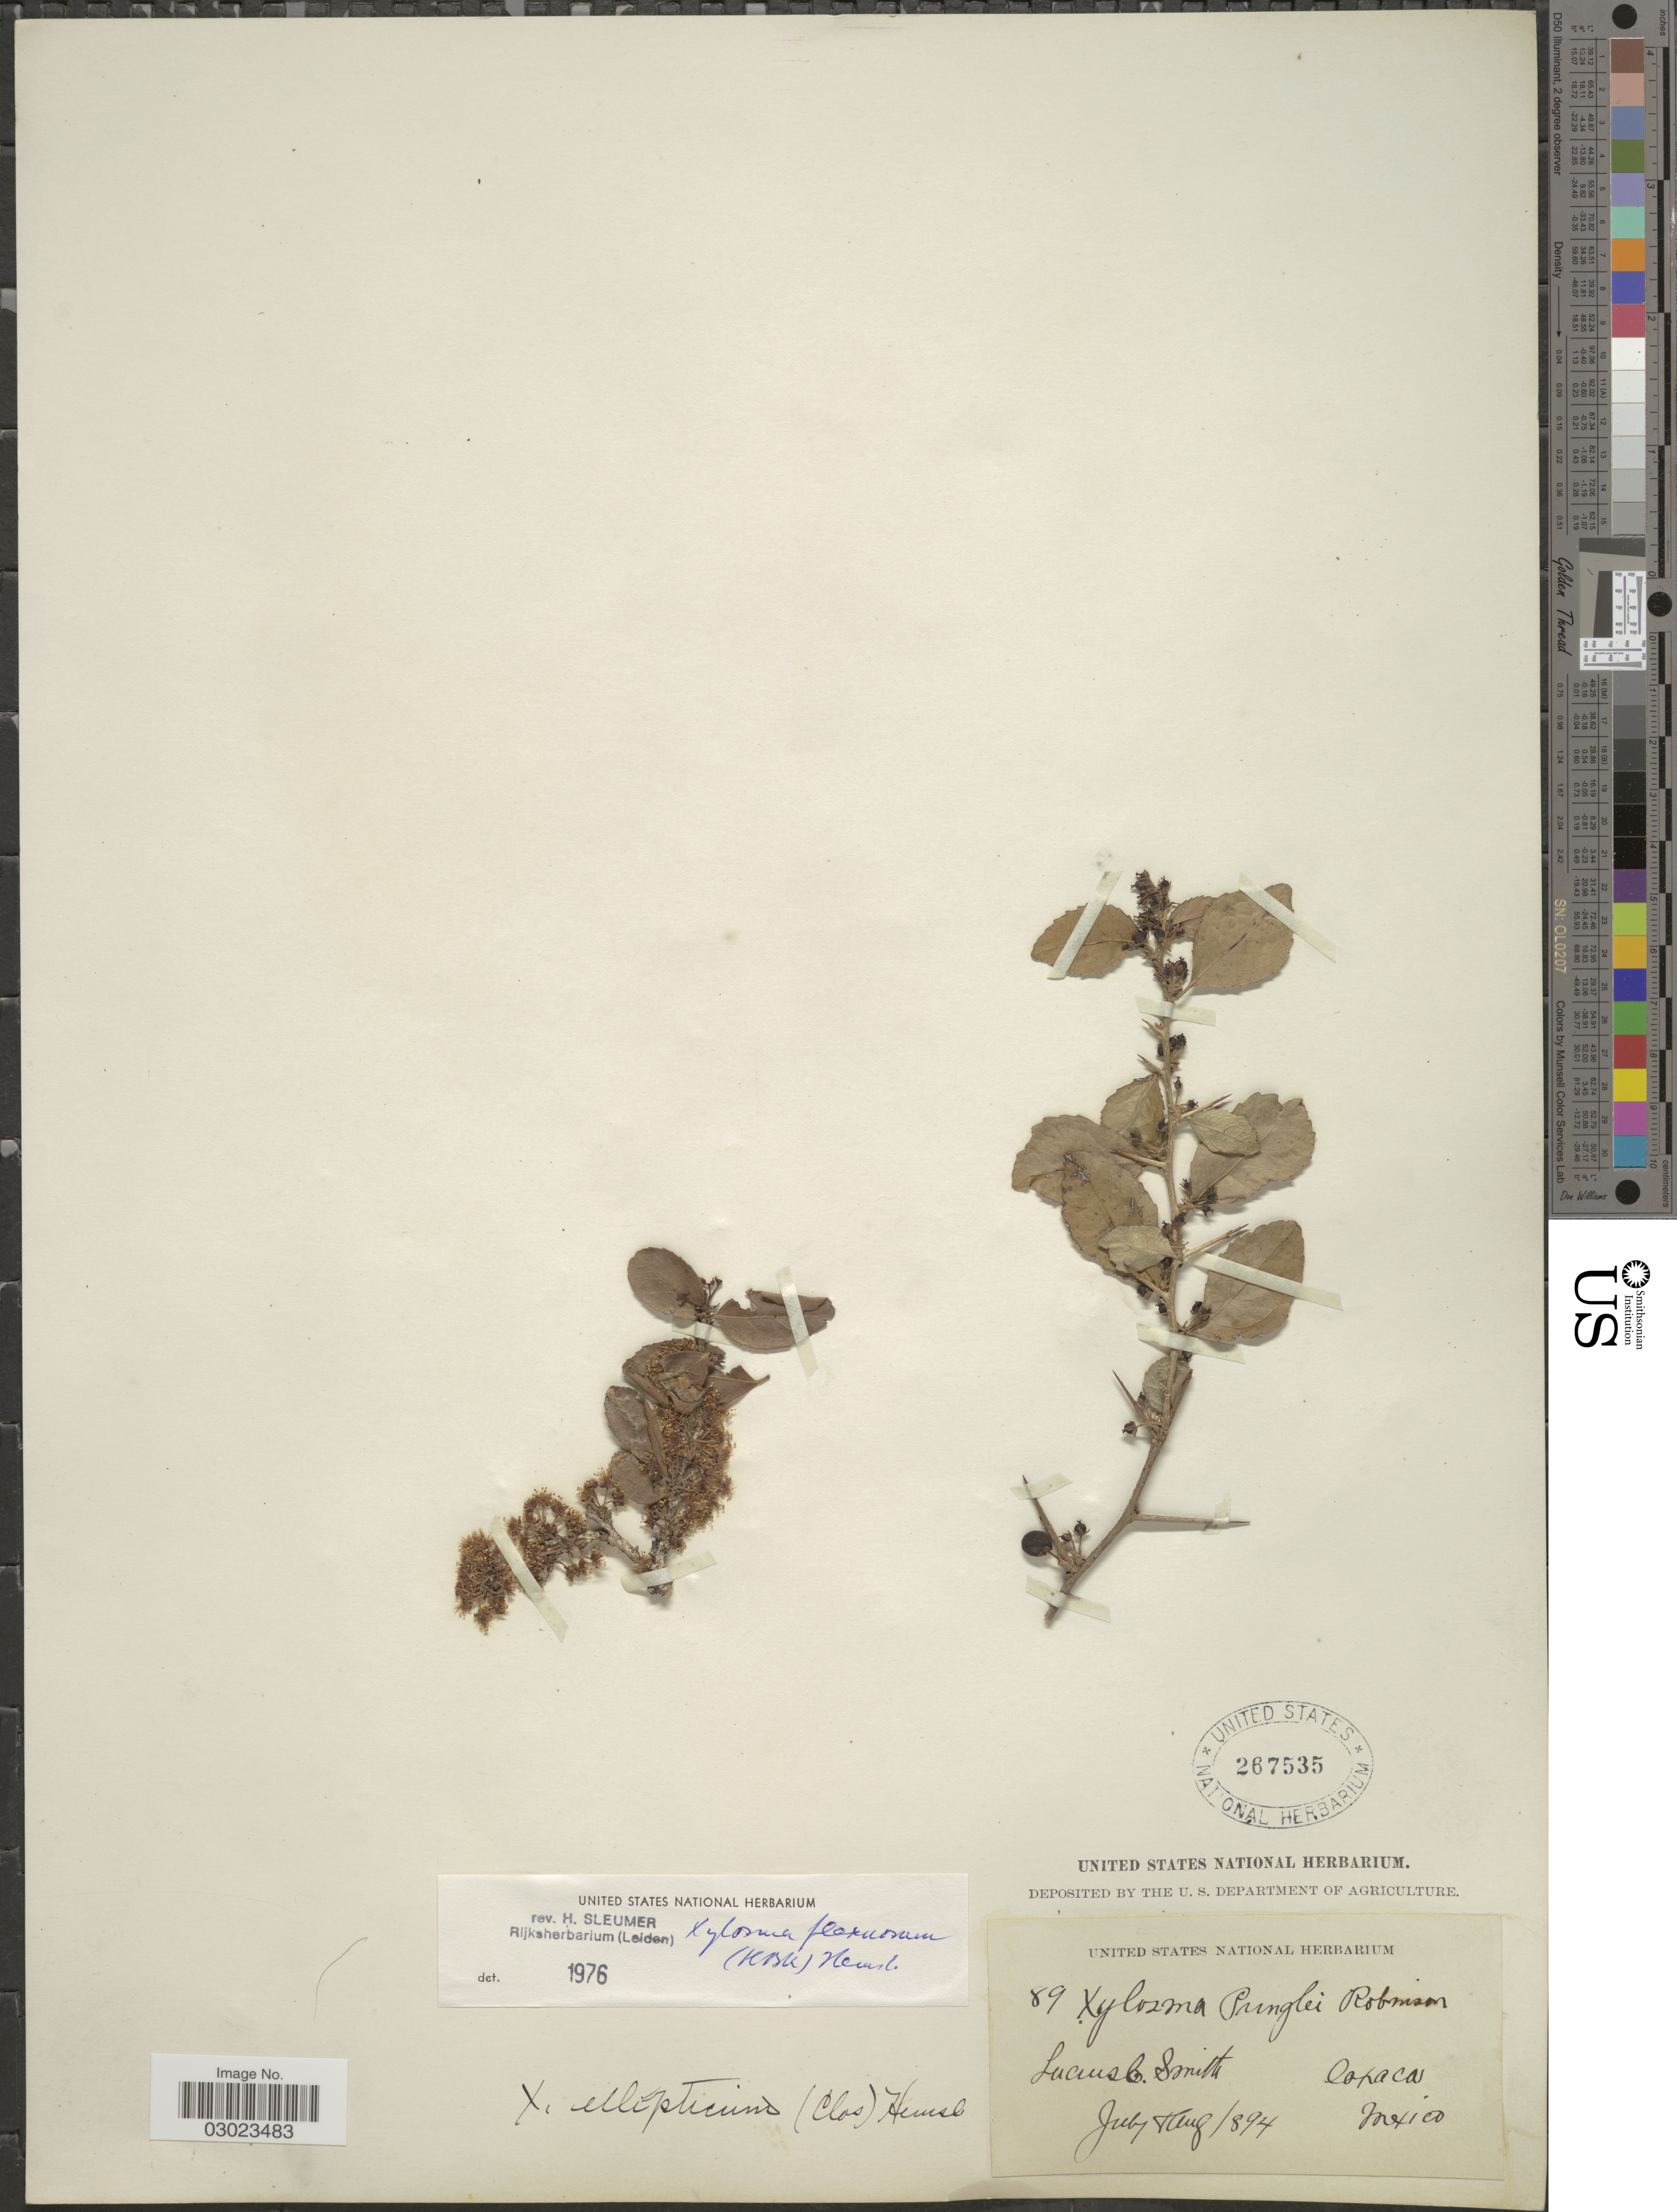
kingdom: Plantae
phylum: Tracheophyta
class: Magnoliopsida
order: Malpighiales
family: Salicaceae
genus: Xylosma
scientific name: Xylosma flexuosa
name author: (Kunth) Hemsl.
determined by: Sleumer, H. O.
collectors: L. C. Smith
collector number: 89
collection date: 1894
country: Mexico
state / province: Oaxaca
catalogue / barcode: US 267535